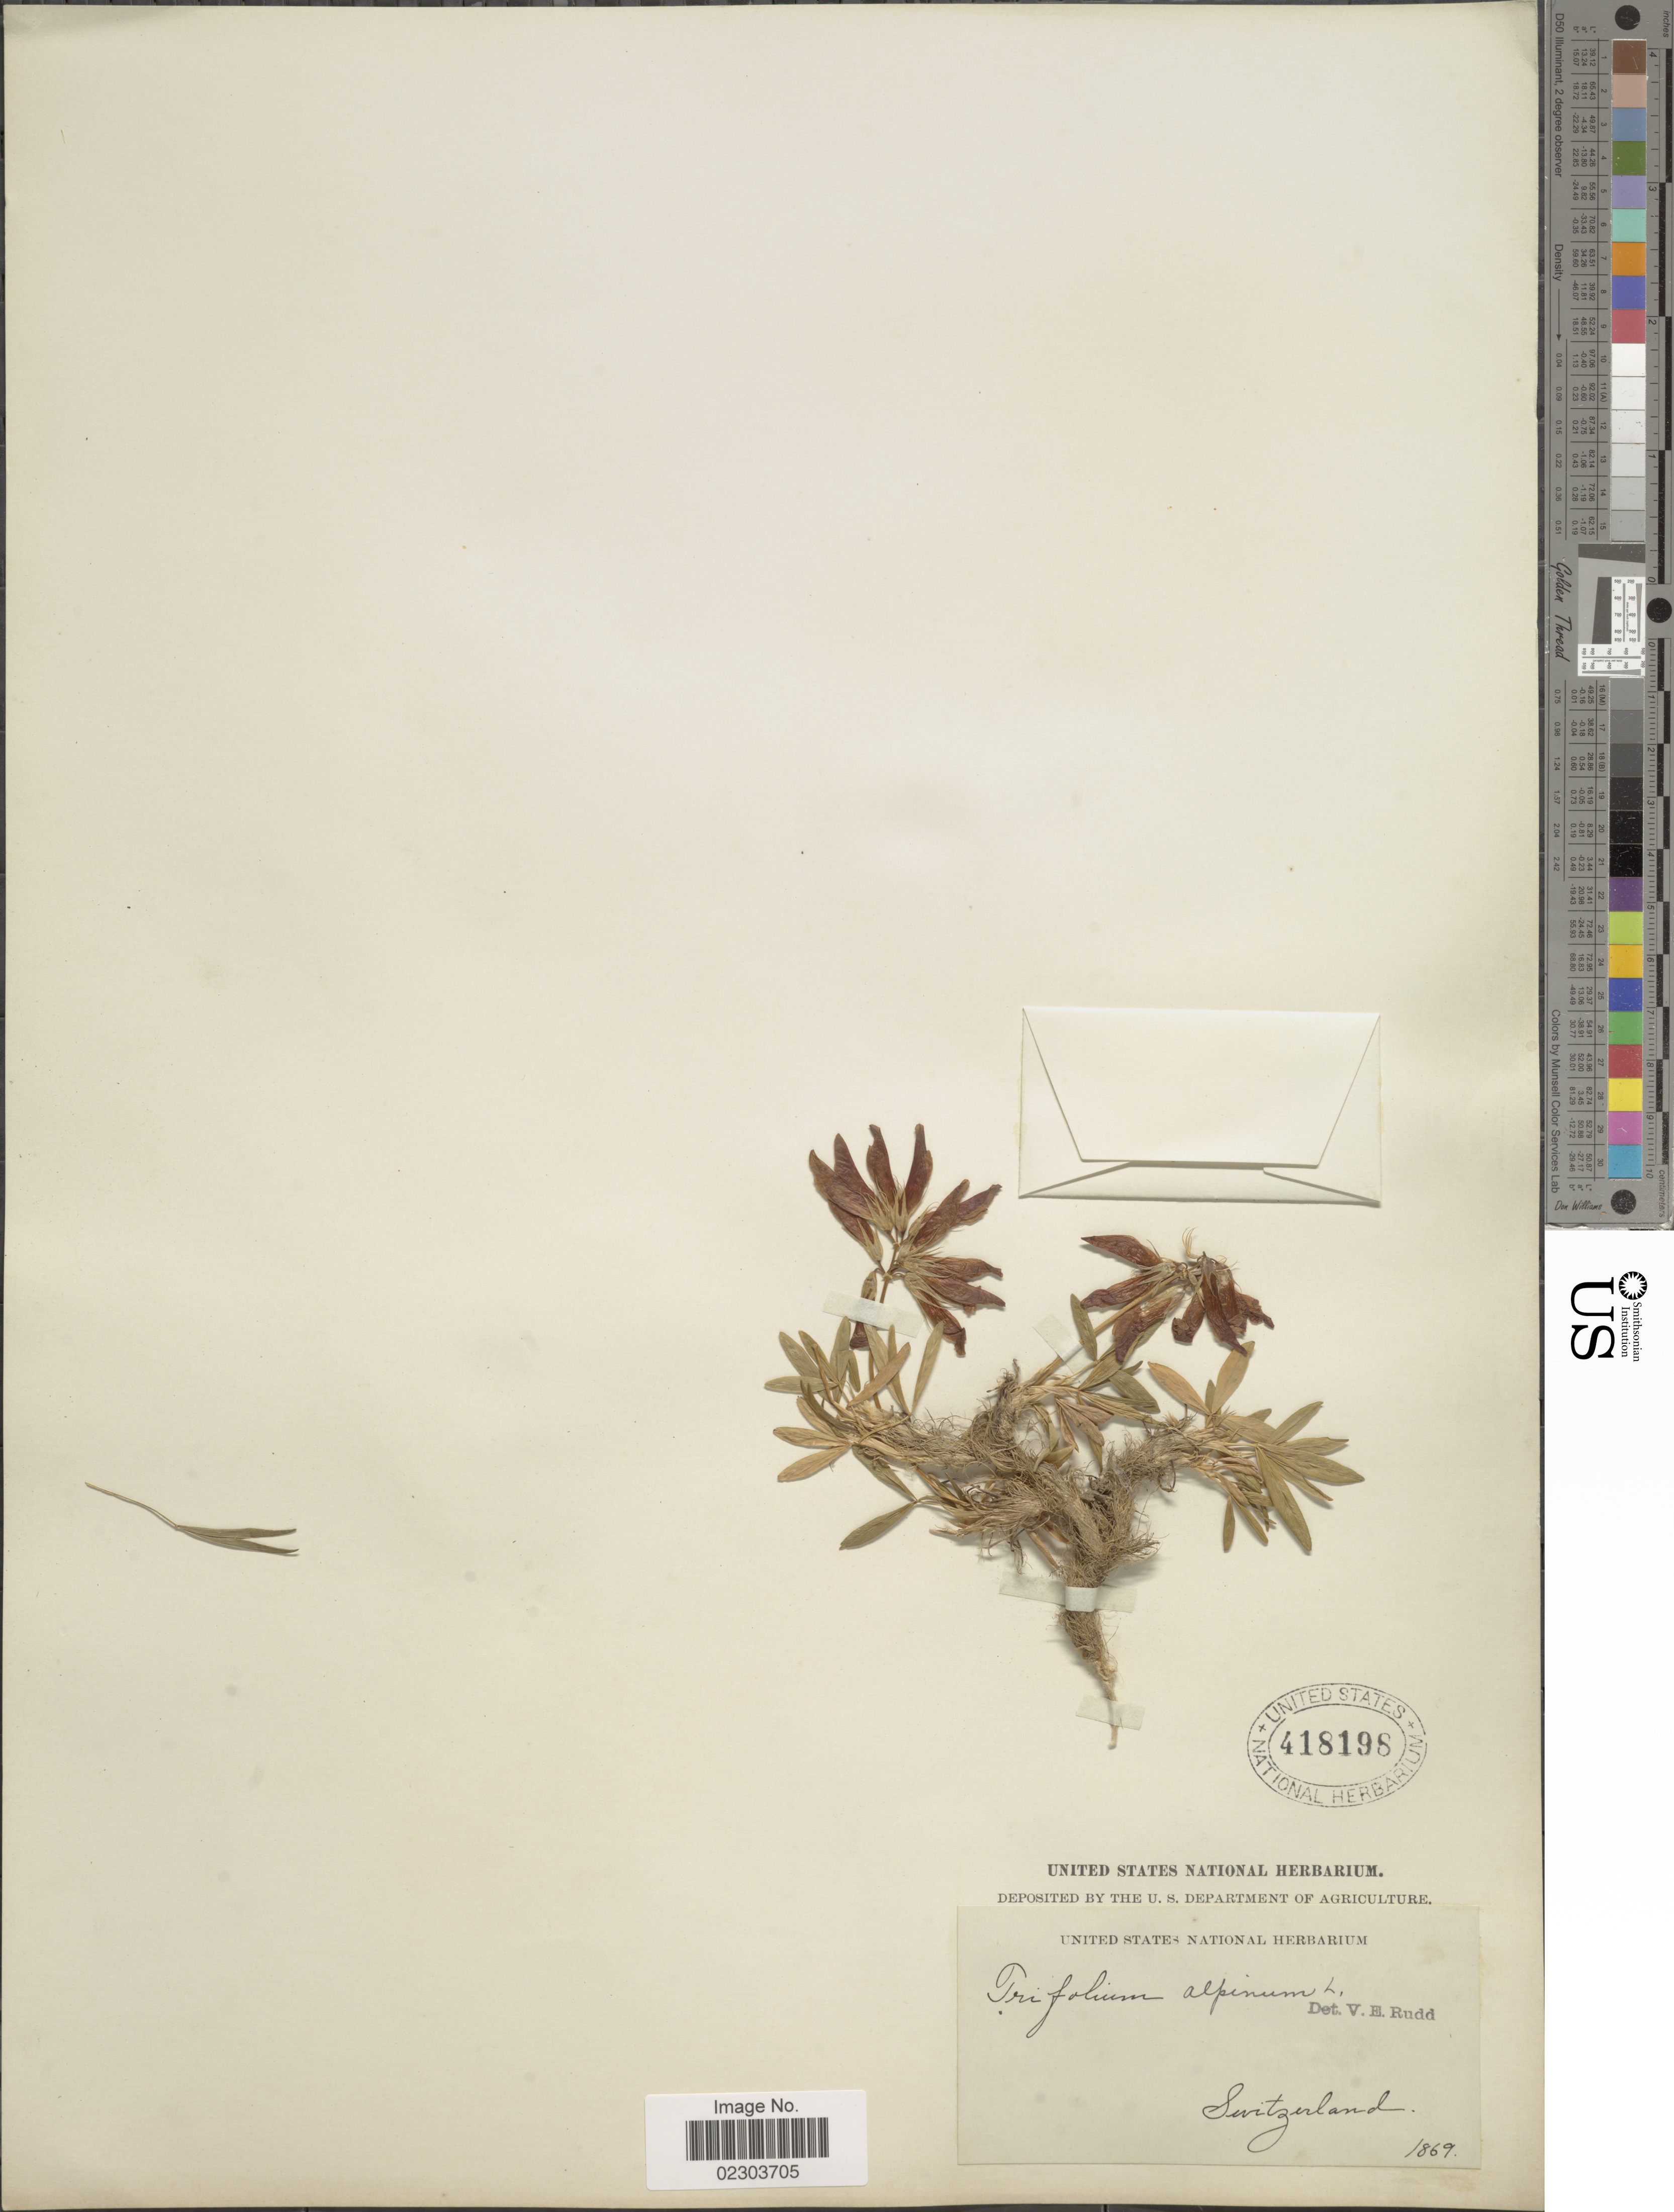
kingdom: Plantae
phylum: Tracheophyta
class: Magnoliopsida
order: Fabales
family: Fabaceae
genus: Trifolium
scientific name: Trifolium alpinum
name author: L.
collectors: ex herb. United States National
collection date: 1869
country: Switzerland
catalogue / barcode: US 418198